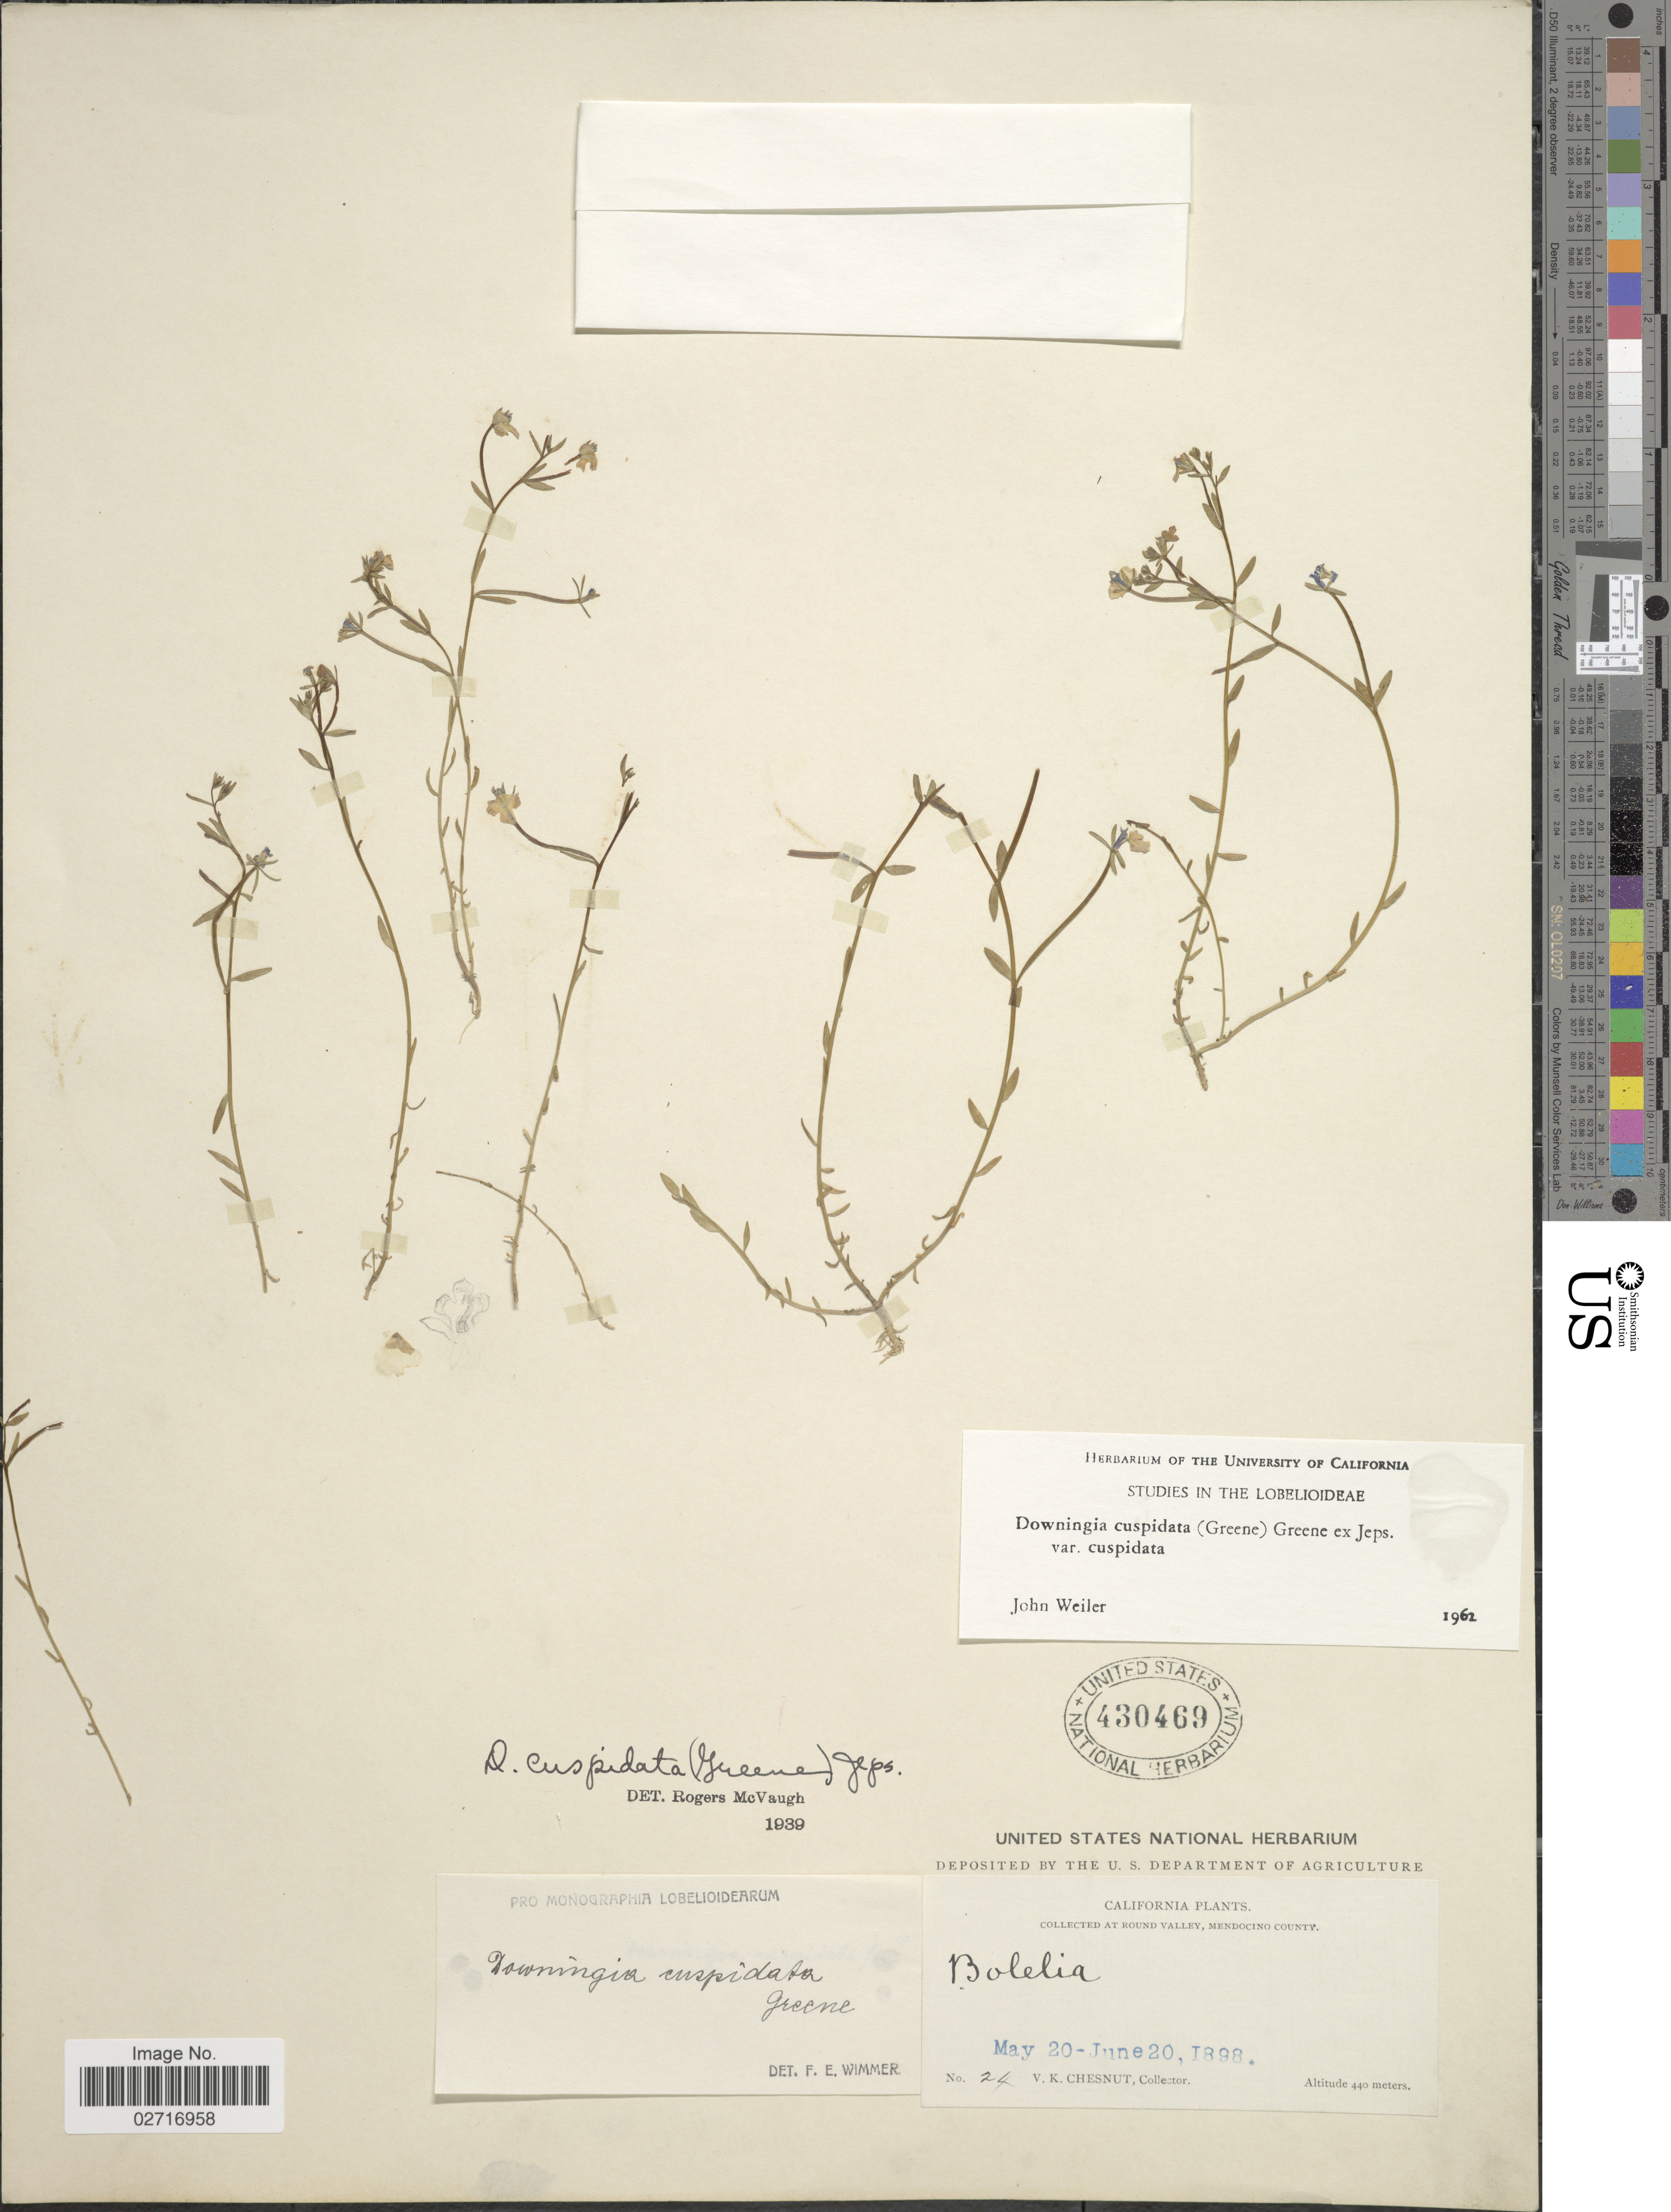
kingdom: Plantae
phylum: Tracheophyta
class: Magnoliopsida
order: Asterales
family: Campanulaceae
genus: Downingia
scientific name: Downingia cuspidata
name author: (Greene) Rattan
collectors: V. Chesnut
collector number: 24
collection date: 1898-05-20/1898-06-20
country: United States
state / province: California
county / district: Mendocino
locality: At Round Valley, Mendocino County.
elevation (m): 440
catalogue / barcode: US 430469